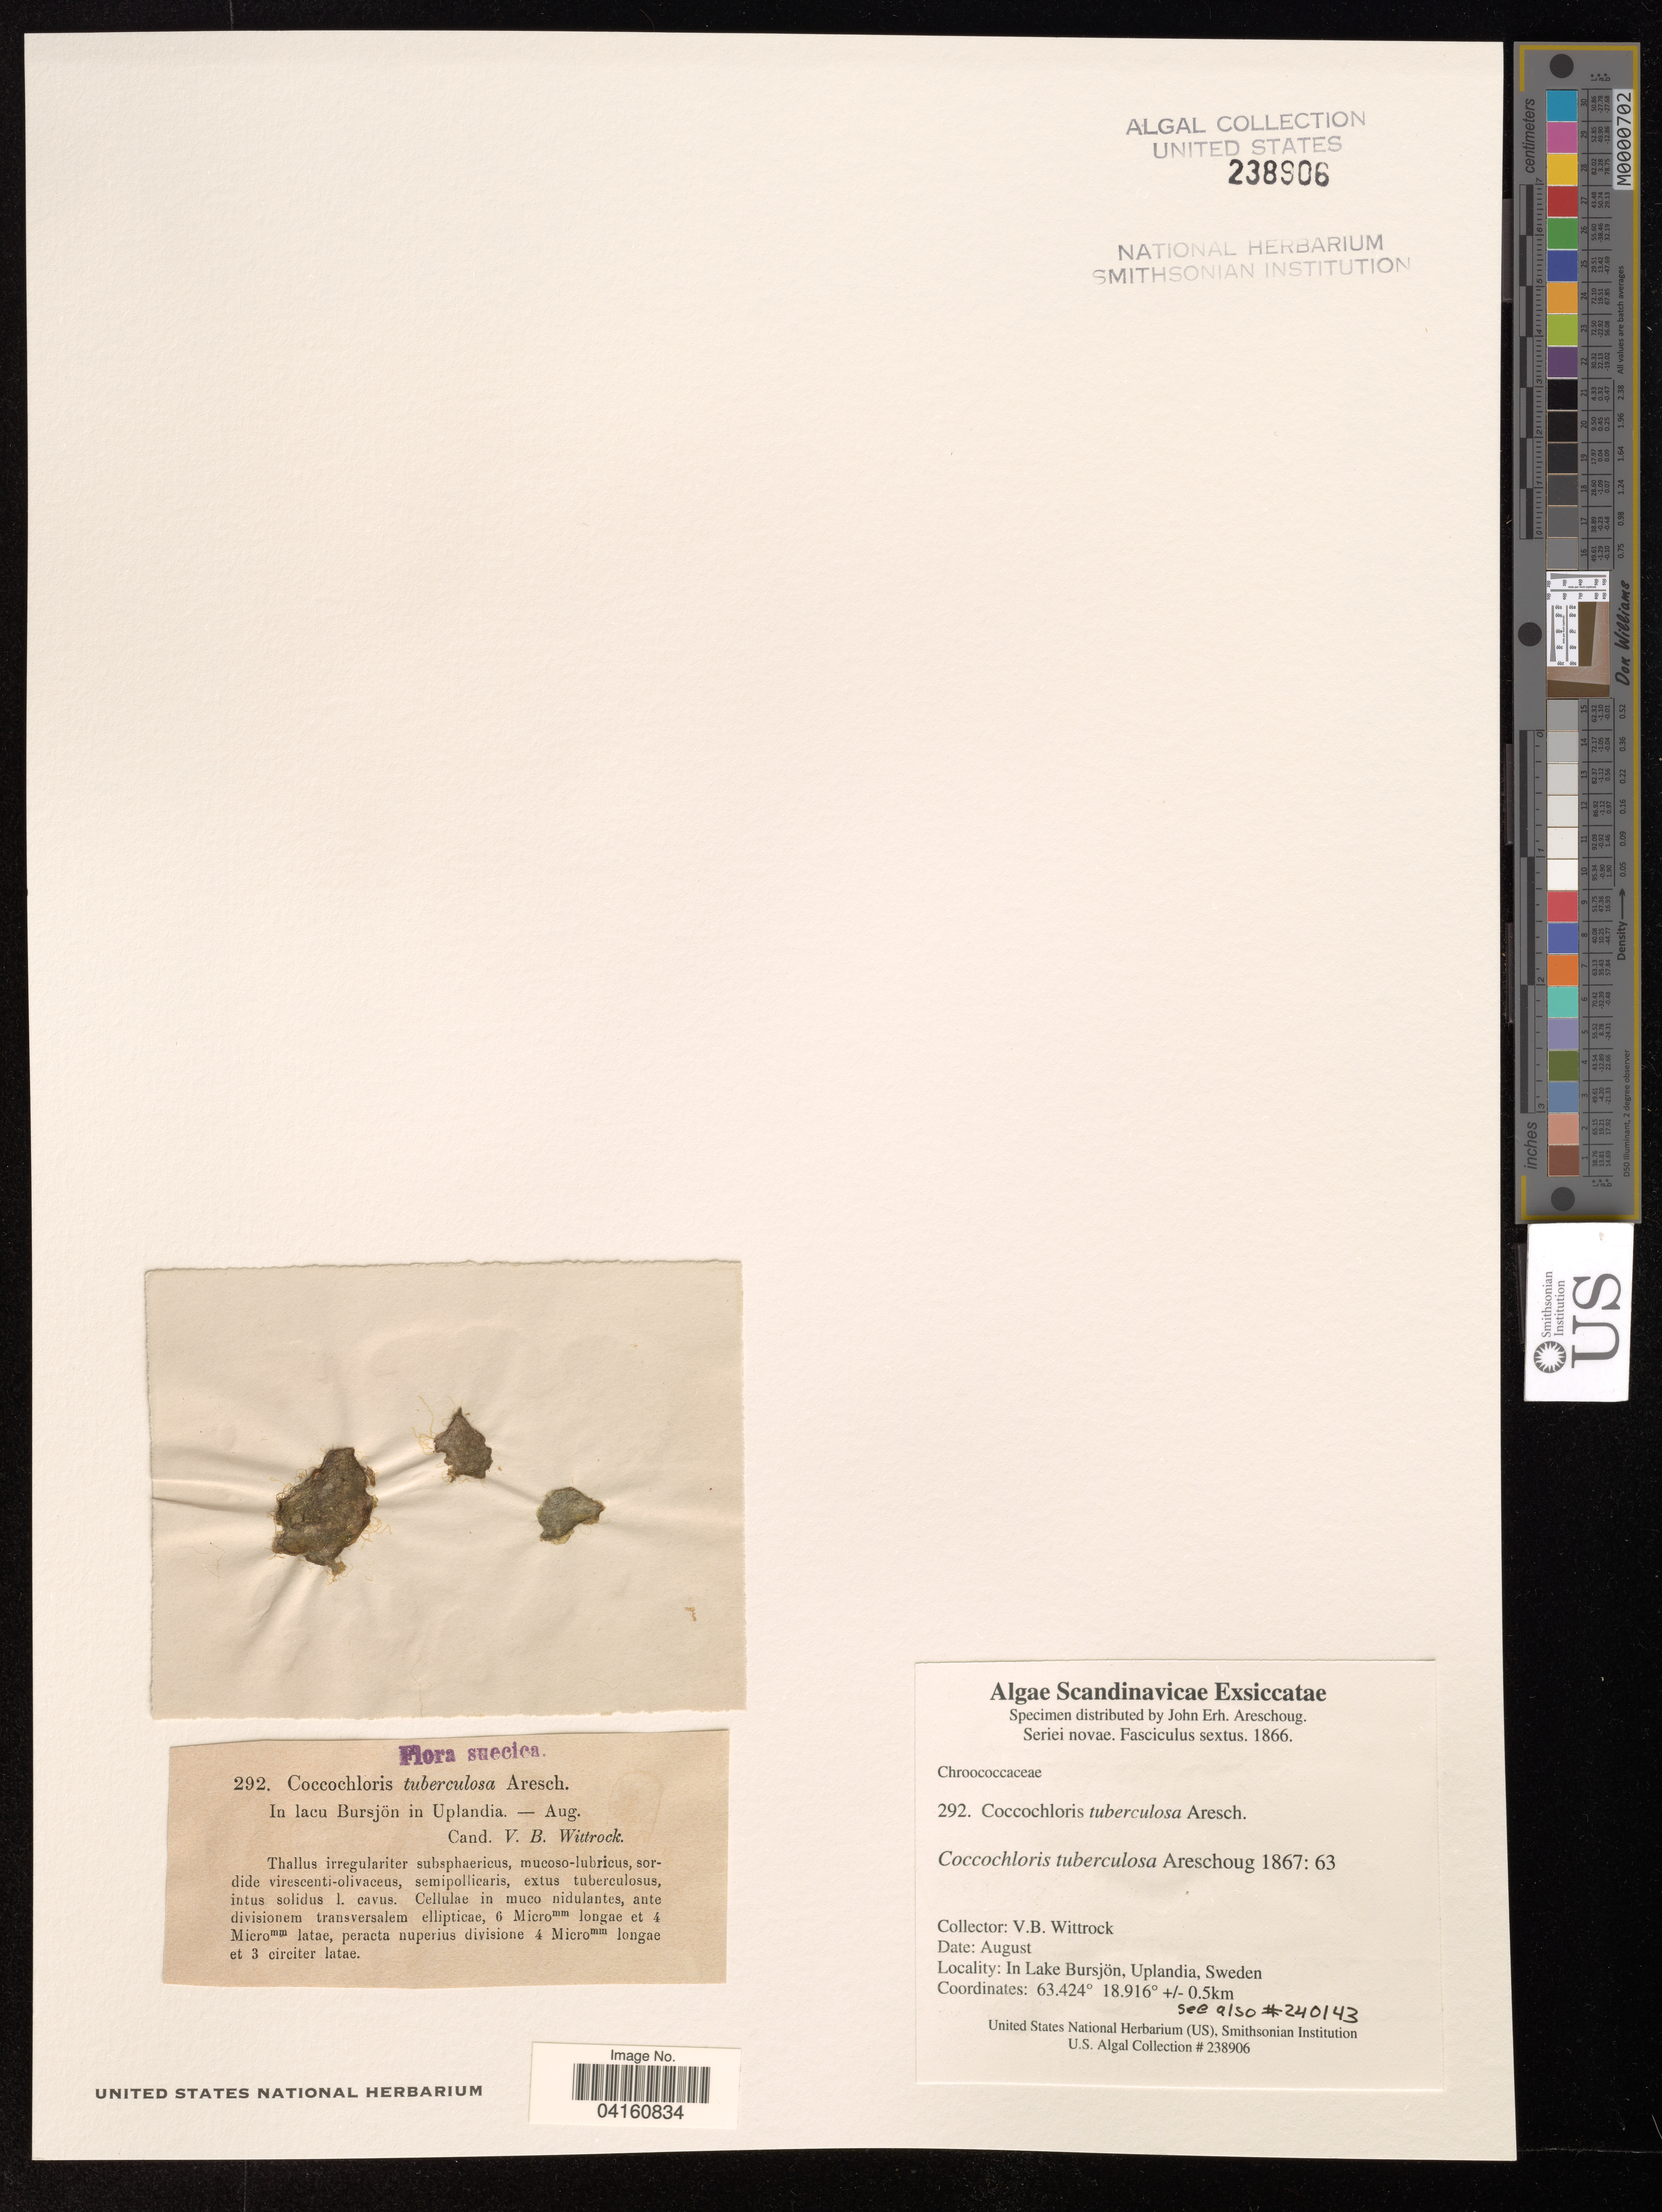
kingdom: Bacteria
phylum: Cyanobacteria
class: Cyanobacteriia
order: Cyanobacteriales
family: Chroococcaceae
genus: Coccochloris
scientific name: Coccochloris tuberculosa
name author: Aresch.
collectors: V. B. Wittrock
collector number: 292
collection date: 1866-08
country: Sweden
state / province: Gavleborg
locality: Lake Bursjön, Uplandia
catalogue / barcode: US 238906